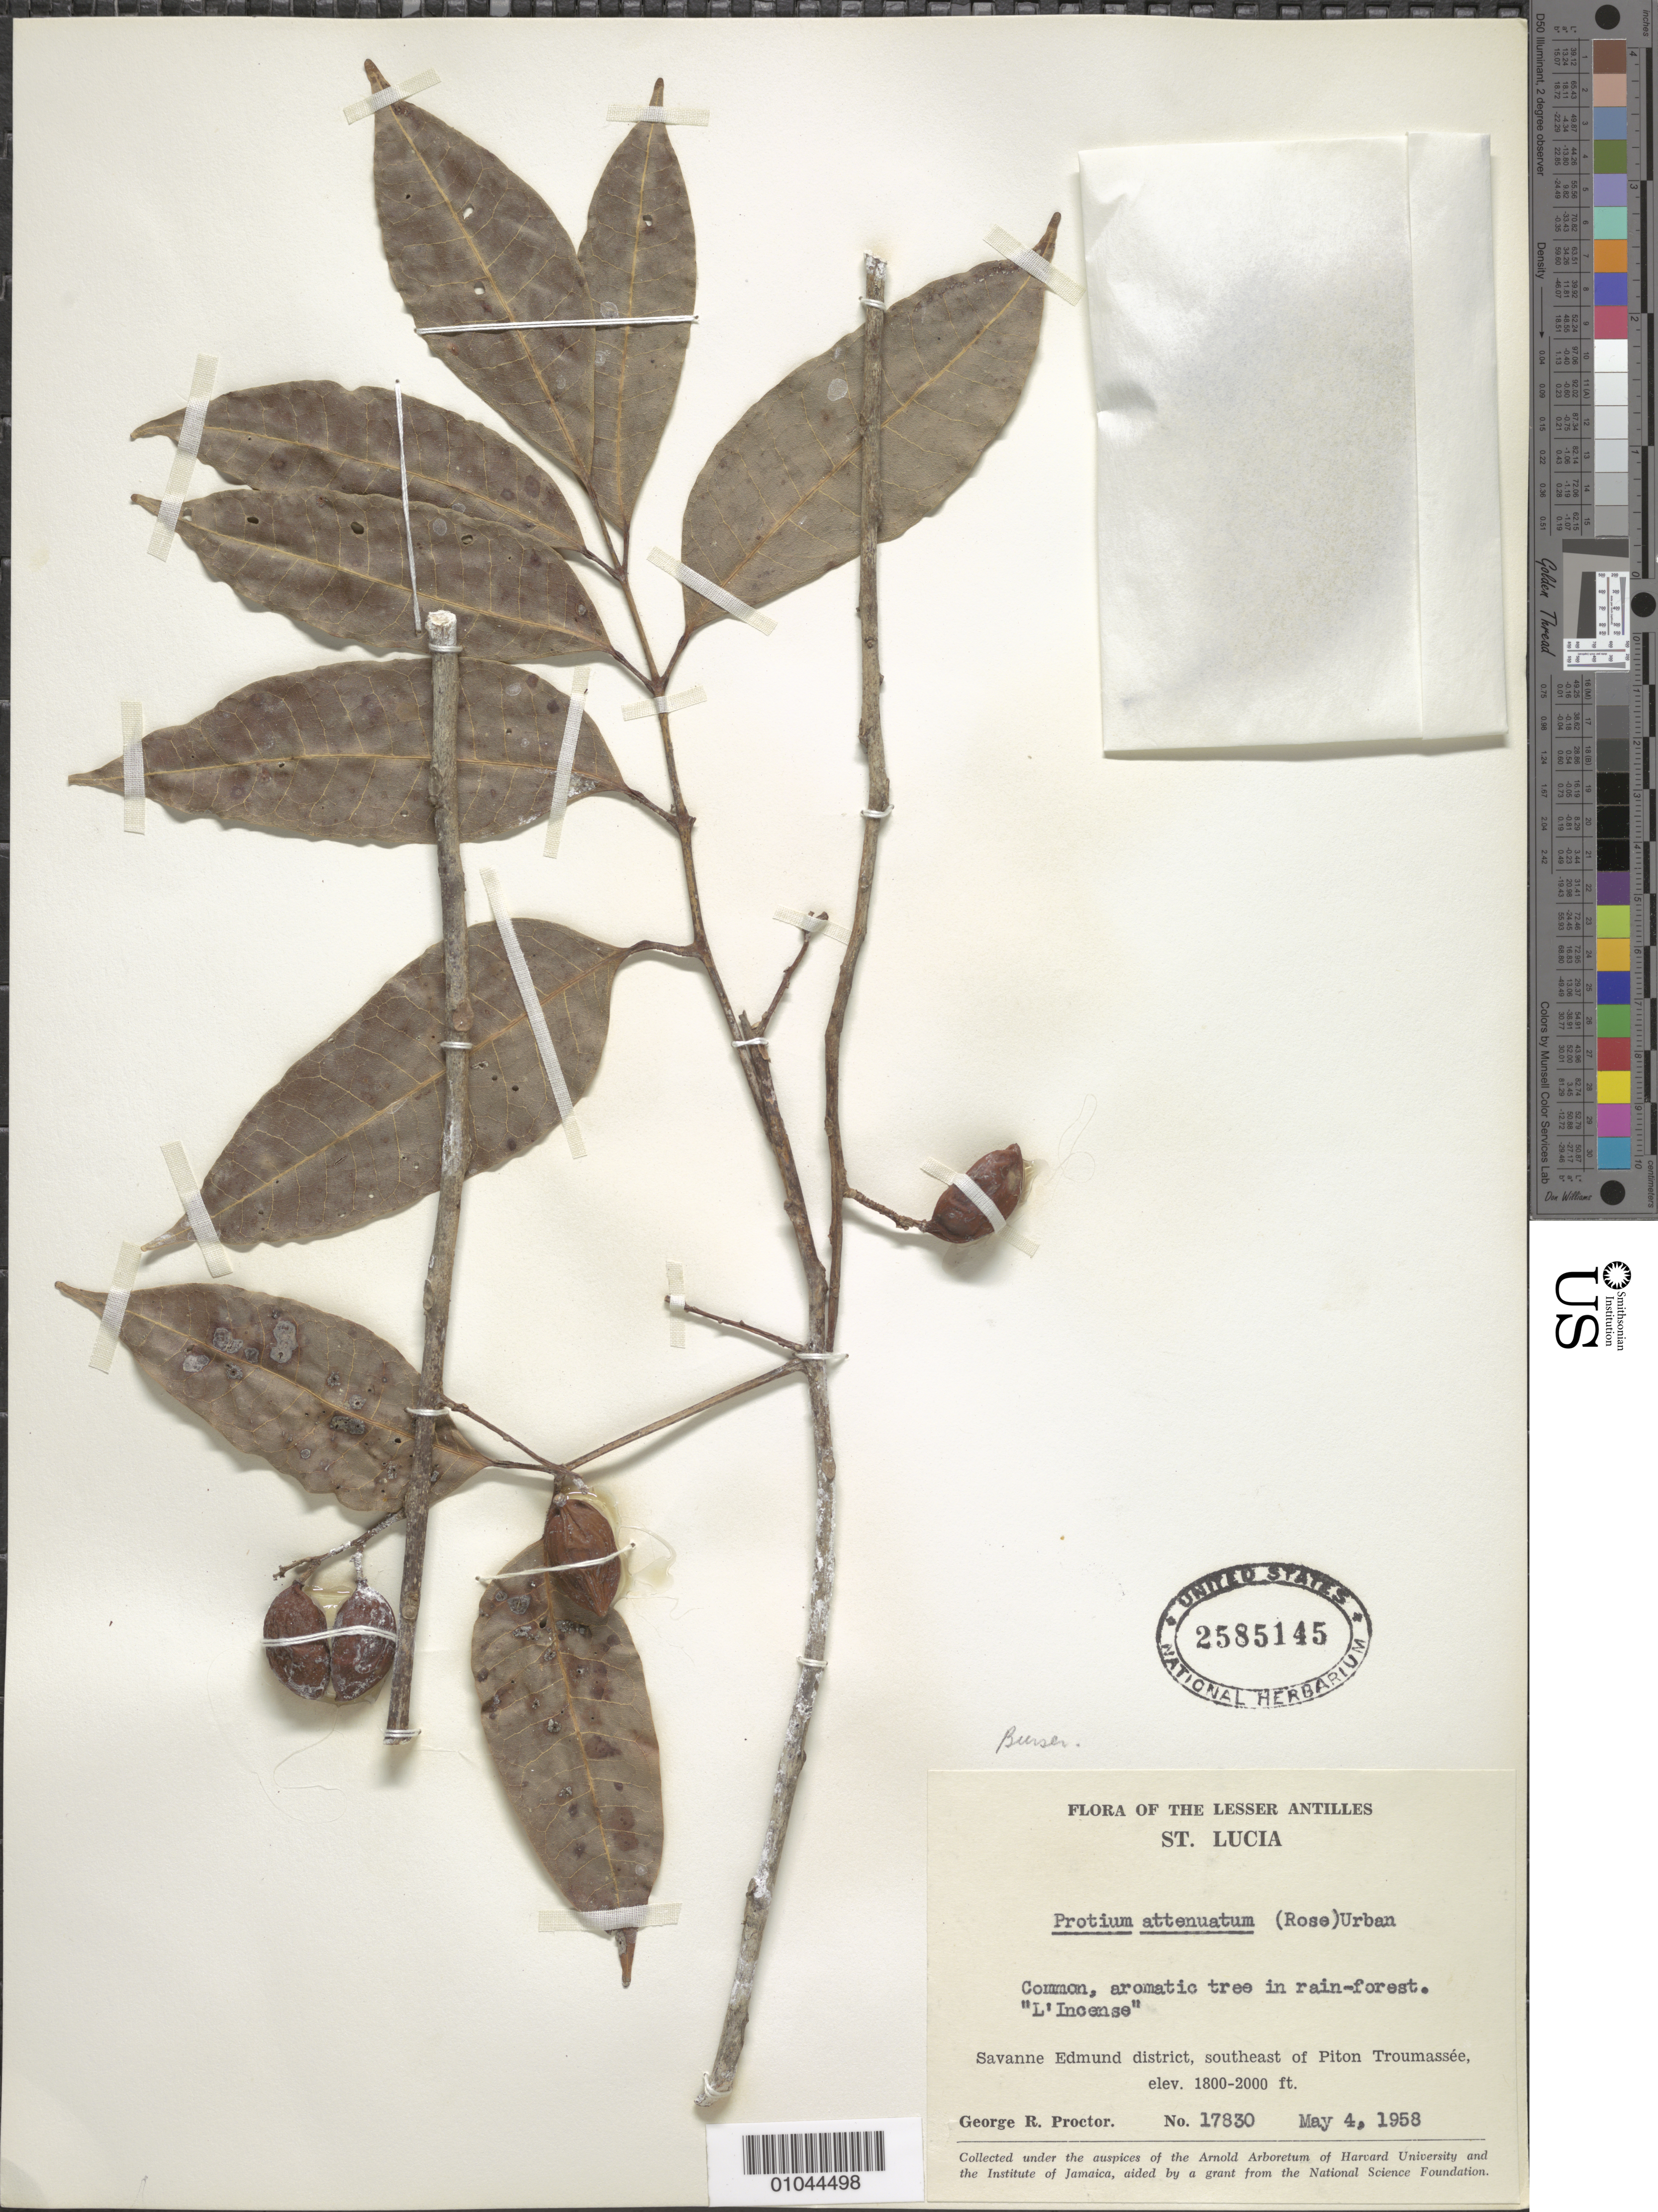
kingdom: Plantae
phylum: Tracheophyta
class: Magnoliopsida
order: Sapindales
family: Burseraceae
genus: Protium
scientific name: Protium attenuatum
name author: Urb.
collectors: G. R. Proctor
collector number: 17830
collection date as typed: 04 May 1958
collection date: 1958-05-04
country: St. Lucia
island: St. Lucia I.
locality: Savanne Edmund district, southeast of Piton Troumassee.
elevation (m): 549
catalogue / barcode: US 2585145